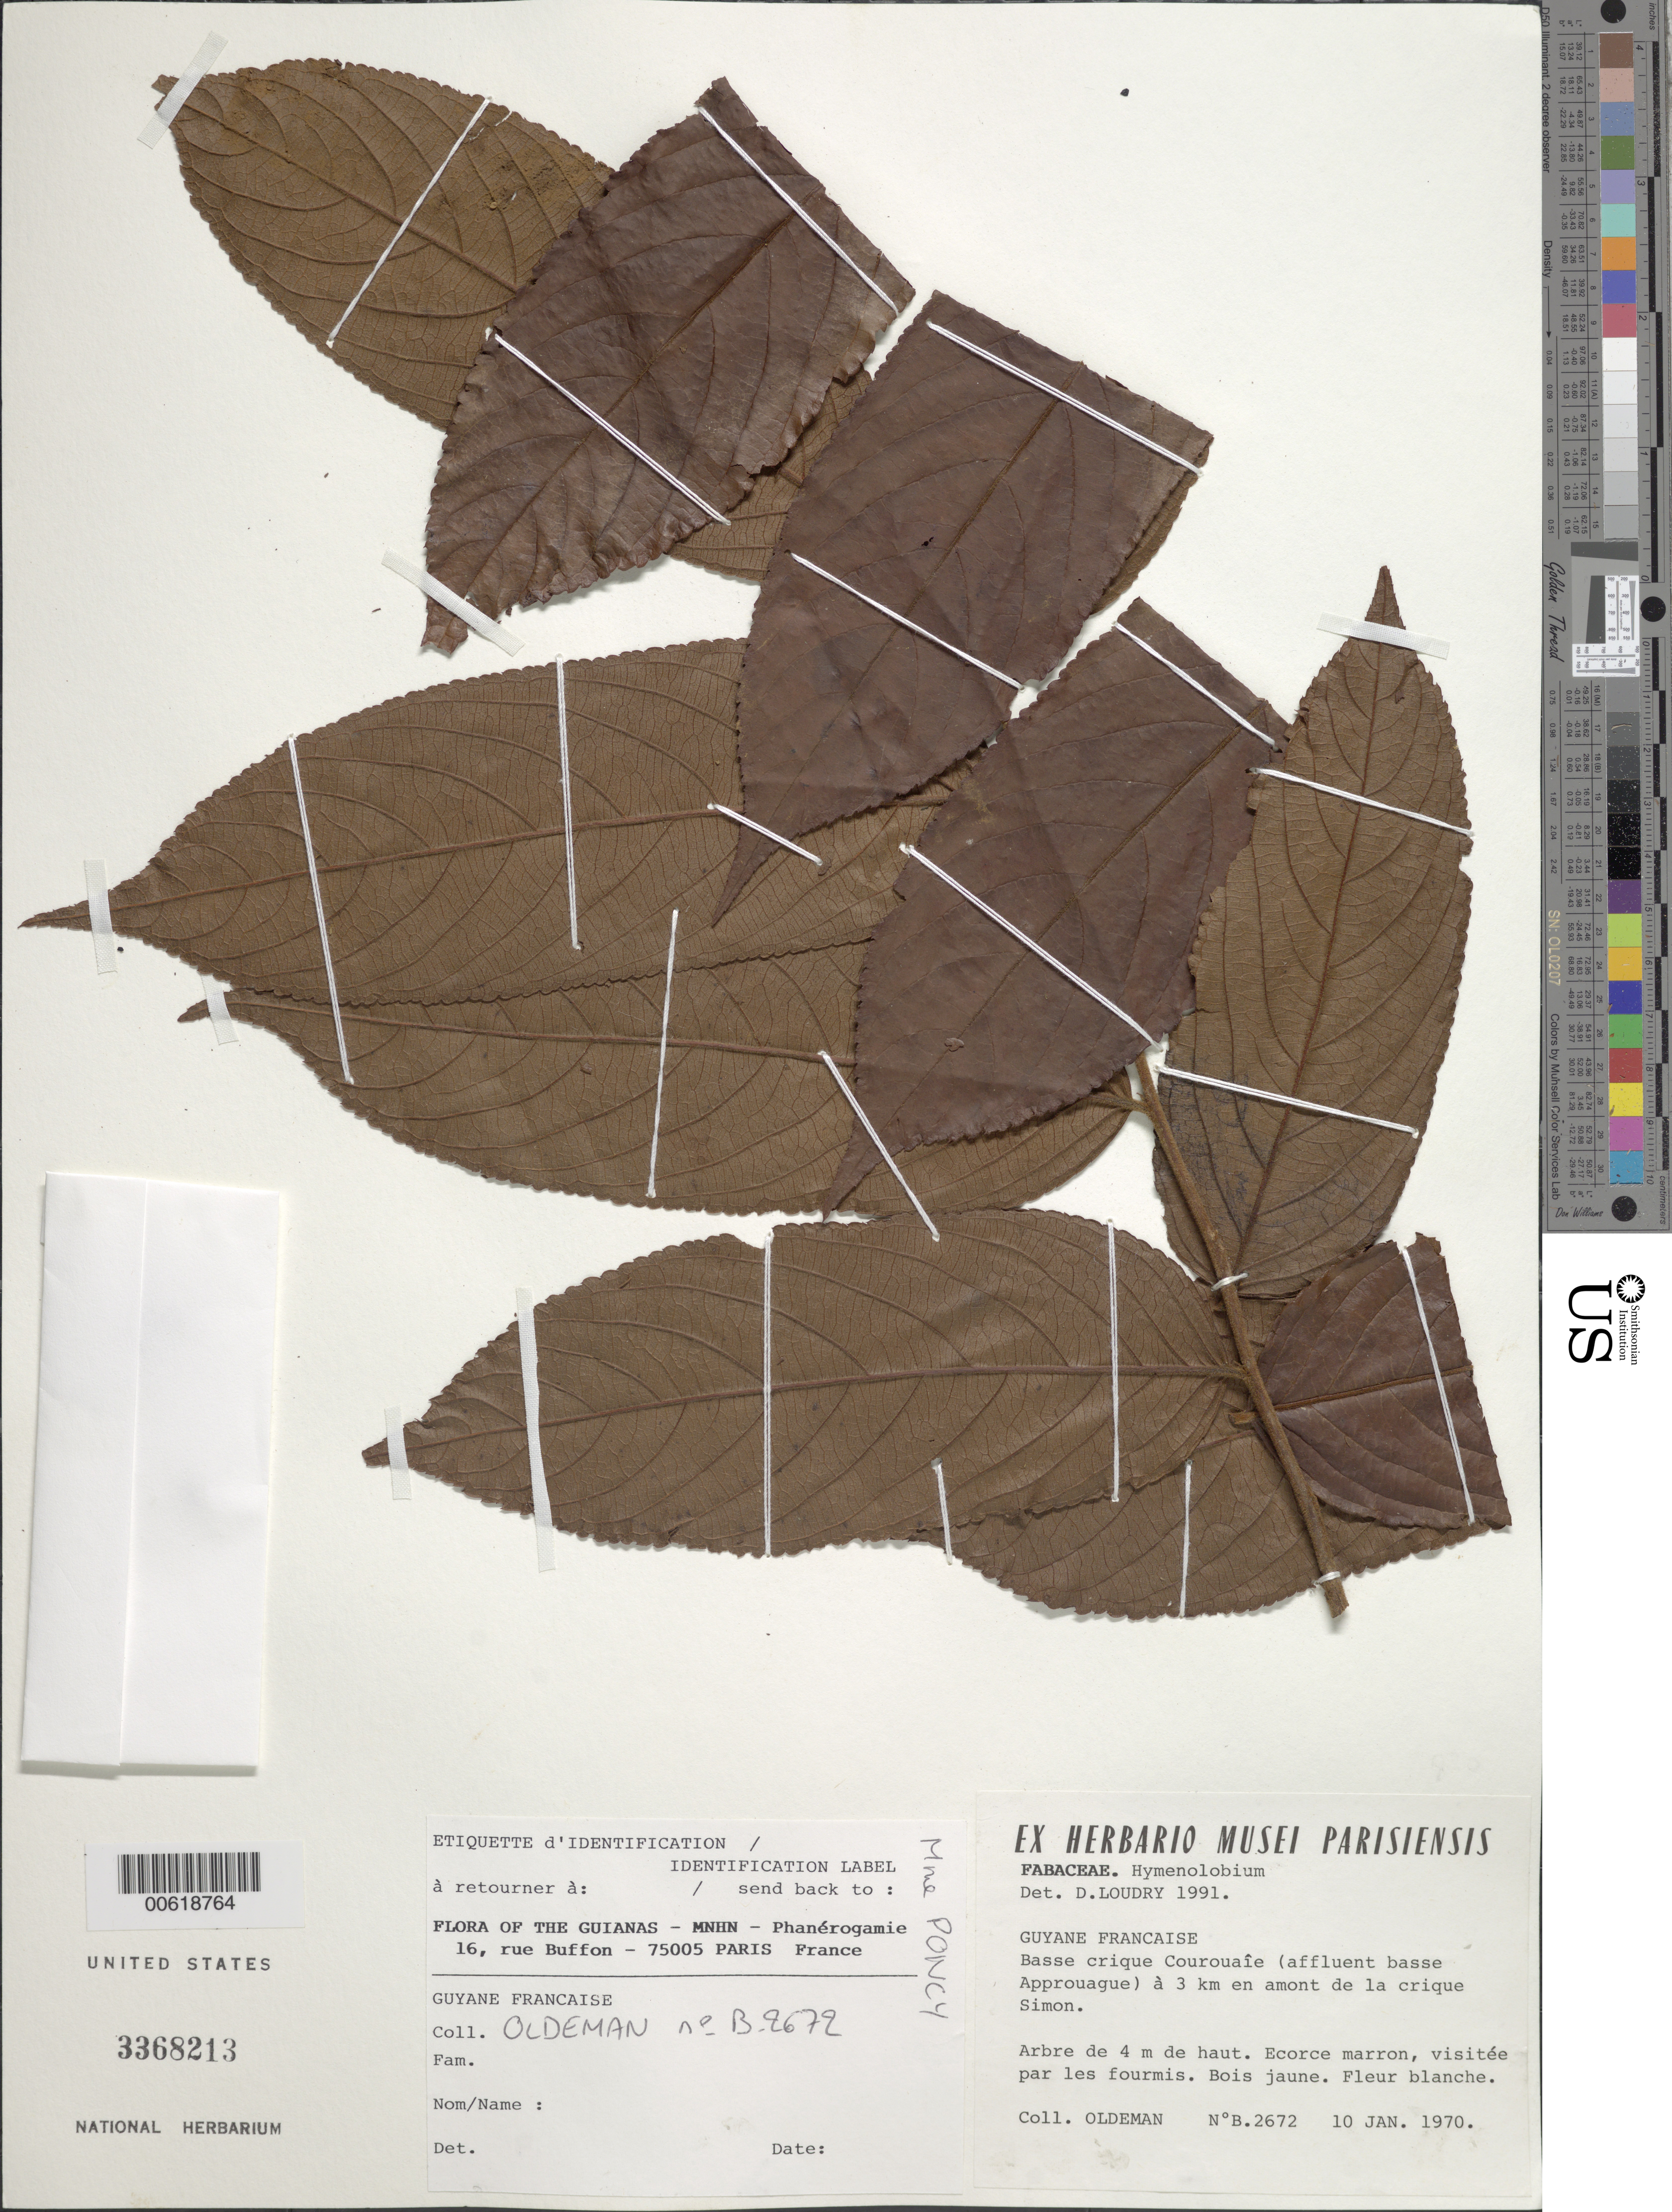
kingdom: Plantae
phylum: Tracheophyta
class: Magnoliopsida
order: Fabales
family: Fabaceae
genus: Hymenolobium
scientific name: Hymenolobium sp.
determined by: Loudry, D.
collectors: R. Oldeman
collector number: B 2672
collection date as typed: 10-Jan-70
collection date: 1970-01-10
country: French Guiana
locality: Crique Courouaïe (affluent basse Approuague), 3 km from crique Simon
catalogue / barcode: US 3368213